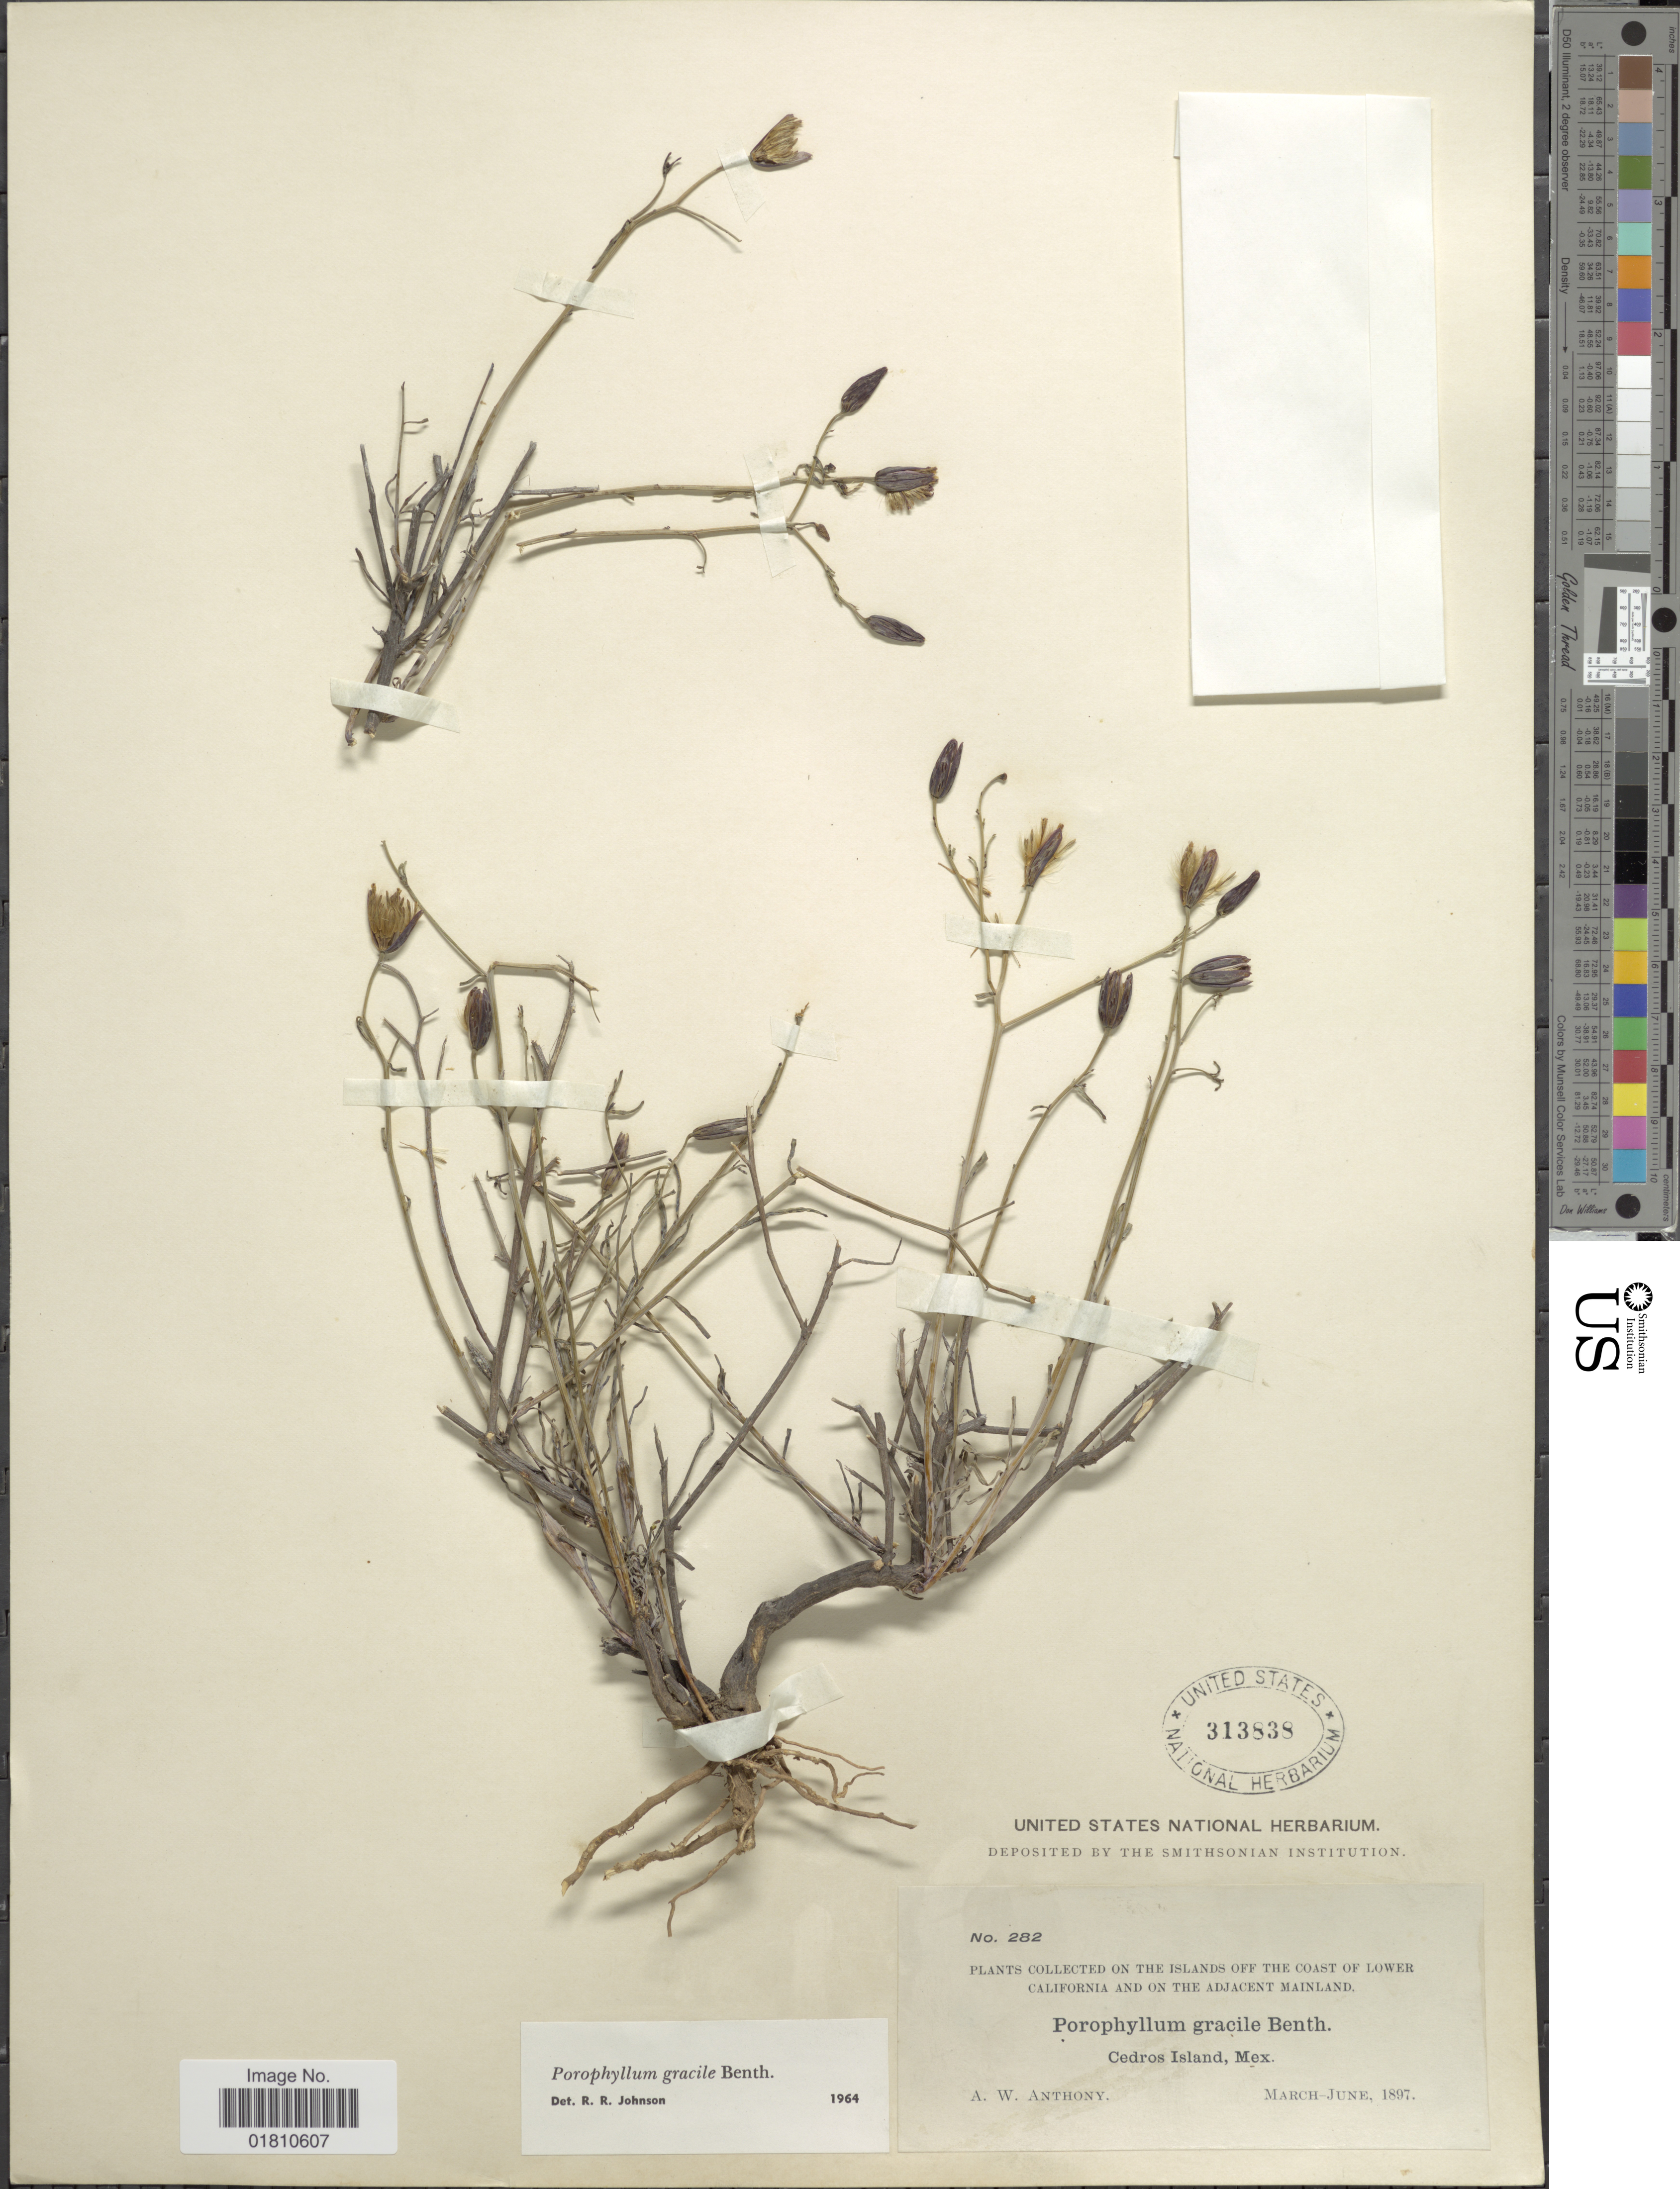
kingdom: Plantae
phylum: Tracheophyta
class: Magnoliopsida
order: Asterales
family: Asteraceae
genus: Porophyllum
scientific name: Porophyllum gracile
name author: Benth.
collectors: A. W. Anthony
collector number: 282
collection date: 1897-03/1897-06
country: Mexico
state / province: Baja California Sur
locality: On the Islands off the coast of Lower California and on the adjacent mainland, Cedros Island.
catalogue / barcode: US 313838